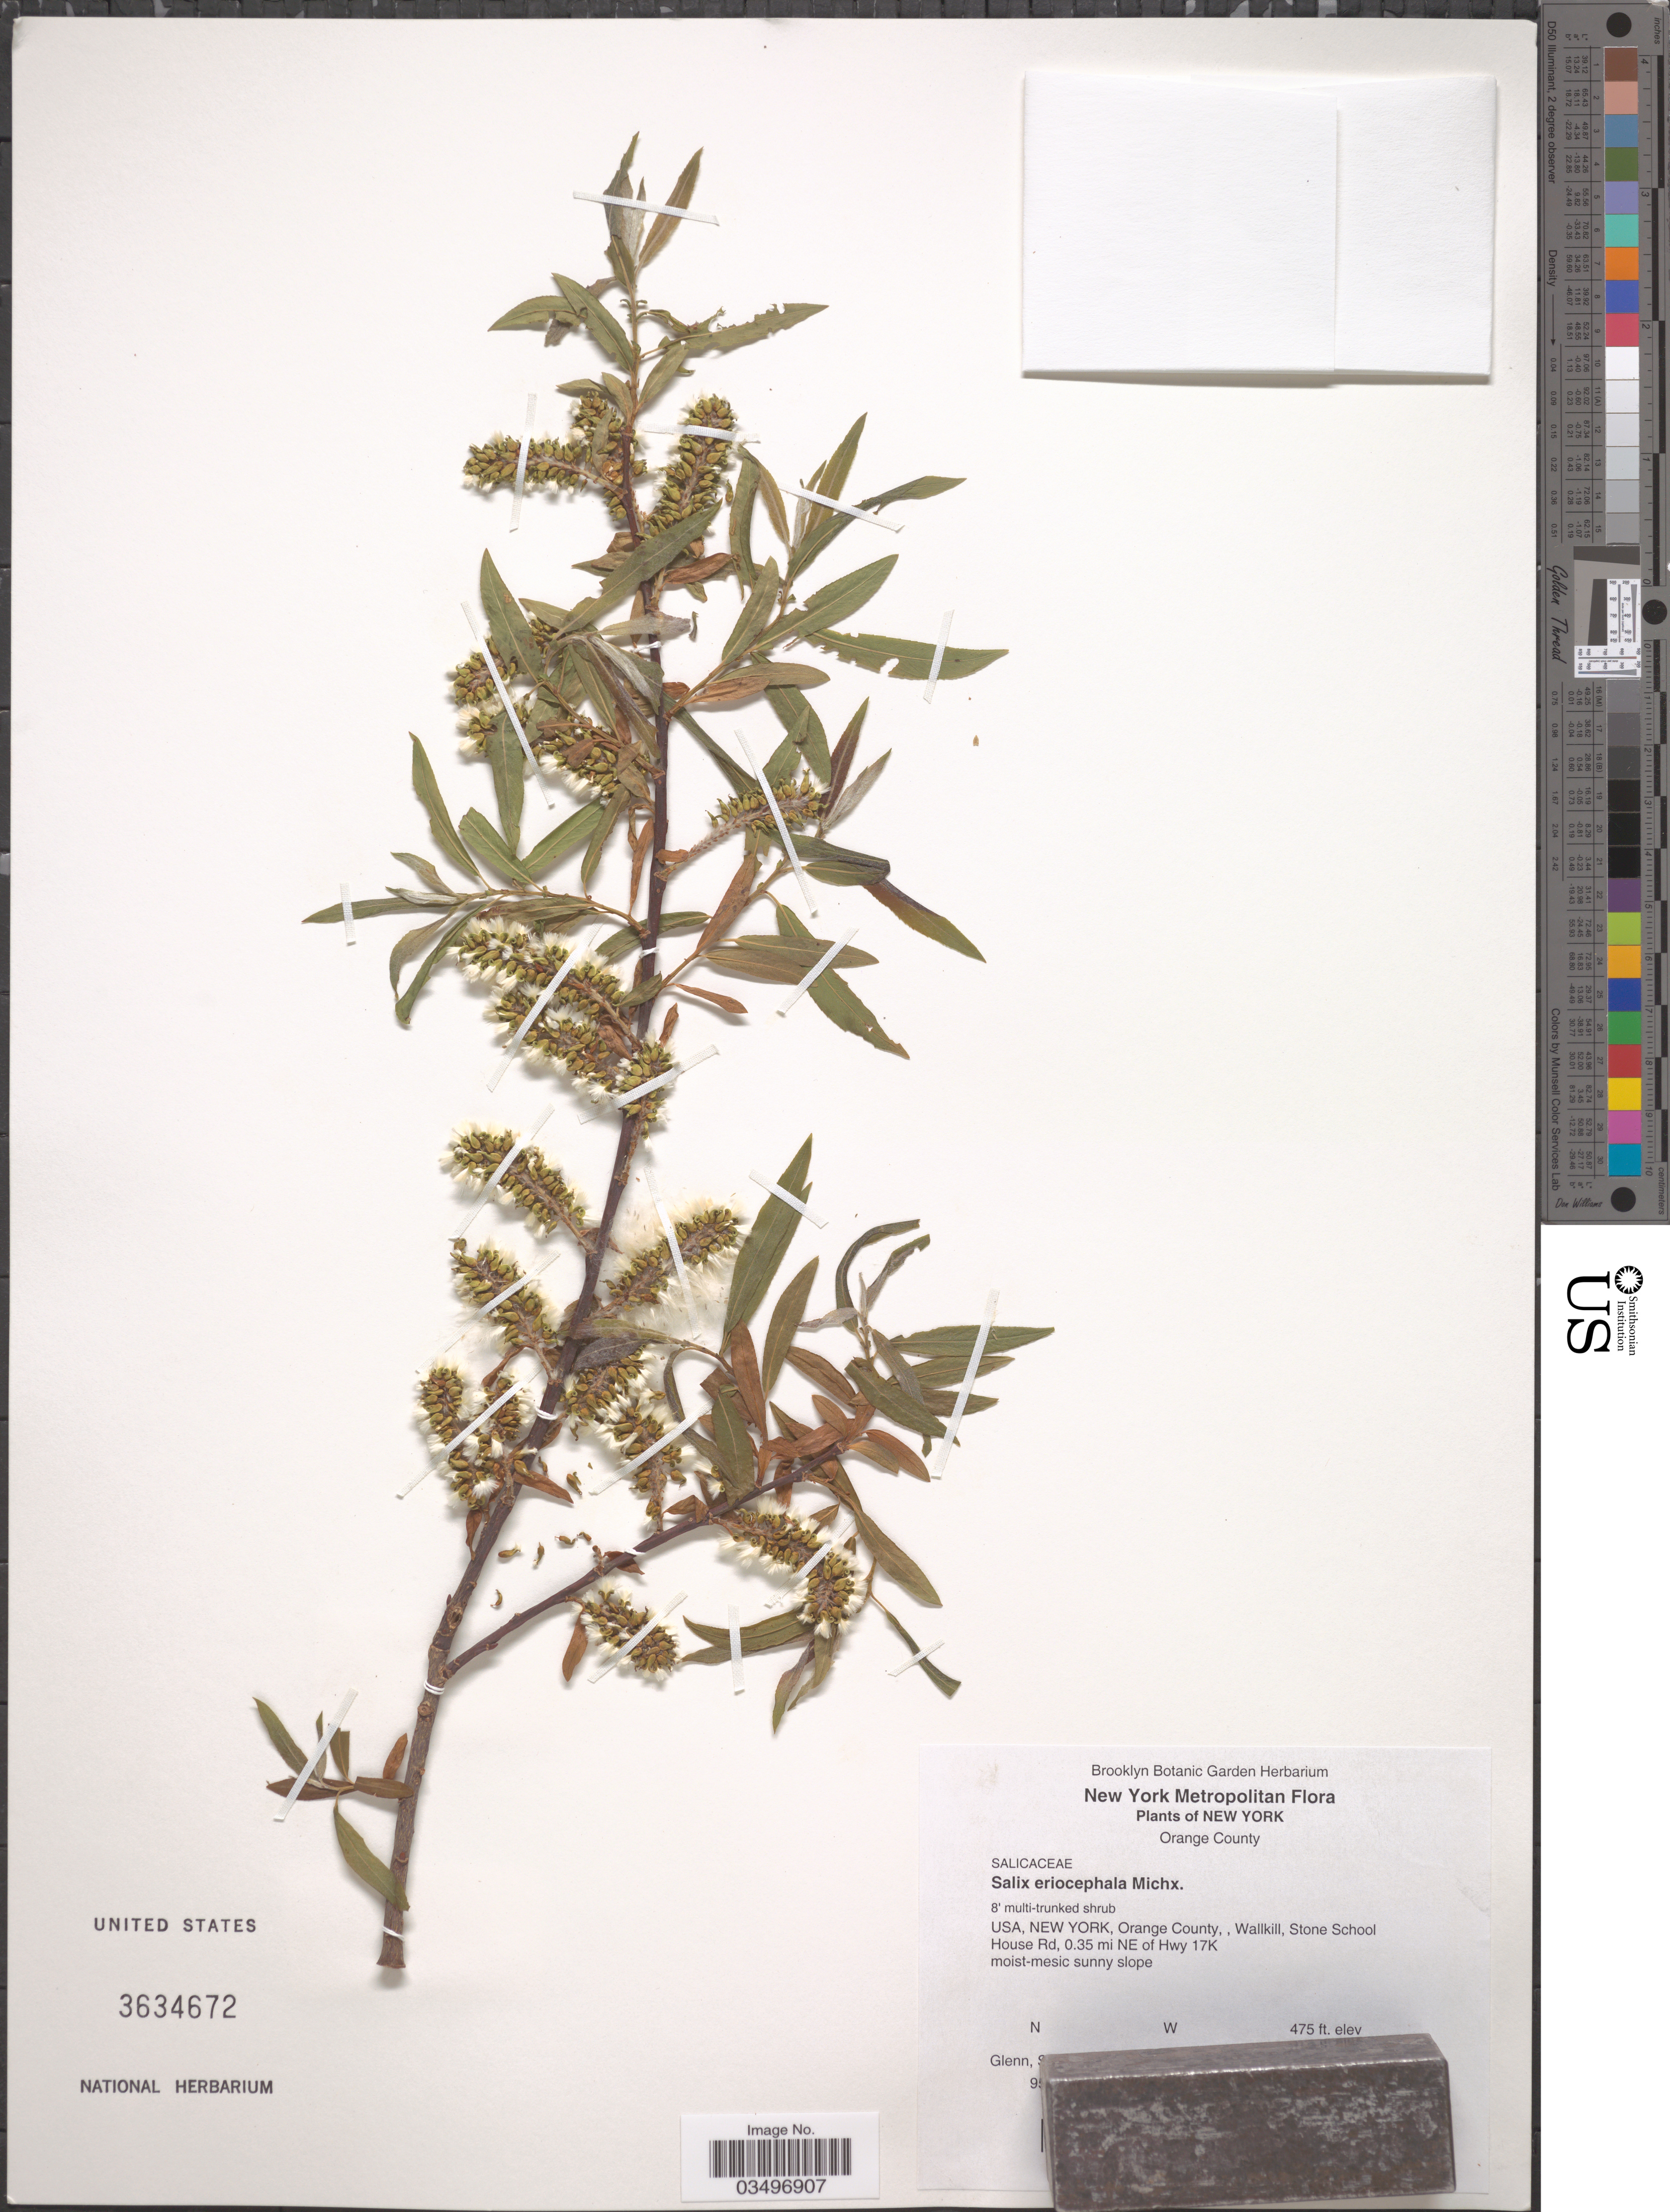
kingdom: Plantae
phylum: Tracheophyta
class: Magnoliopsida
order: Malpighiales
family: Salicaceae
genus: Salix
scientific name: Salix eriocephala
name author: Michx.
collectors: S. Glenn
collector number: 9!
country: United States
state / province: New York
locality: Orange County. USA. Wallkill, Stone School House Rd, 0.35 mi NE of Hwy 17K.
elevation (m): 145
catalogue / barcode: US 3634672